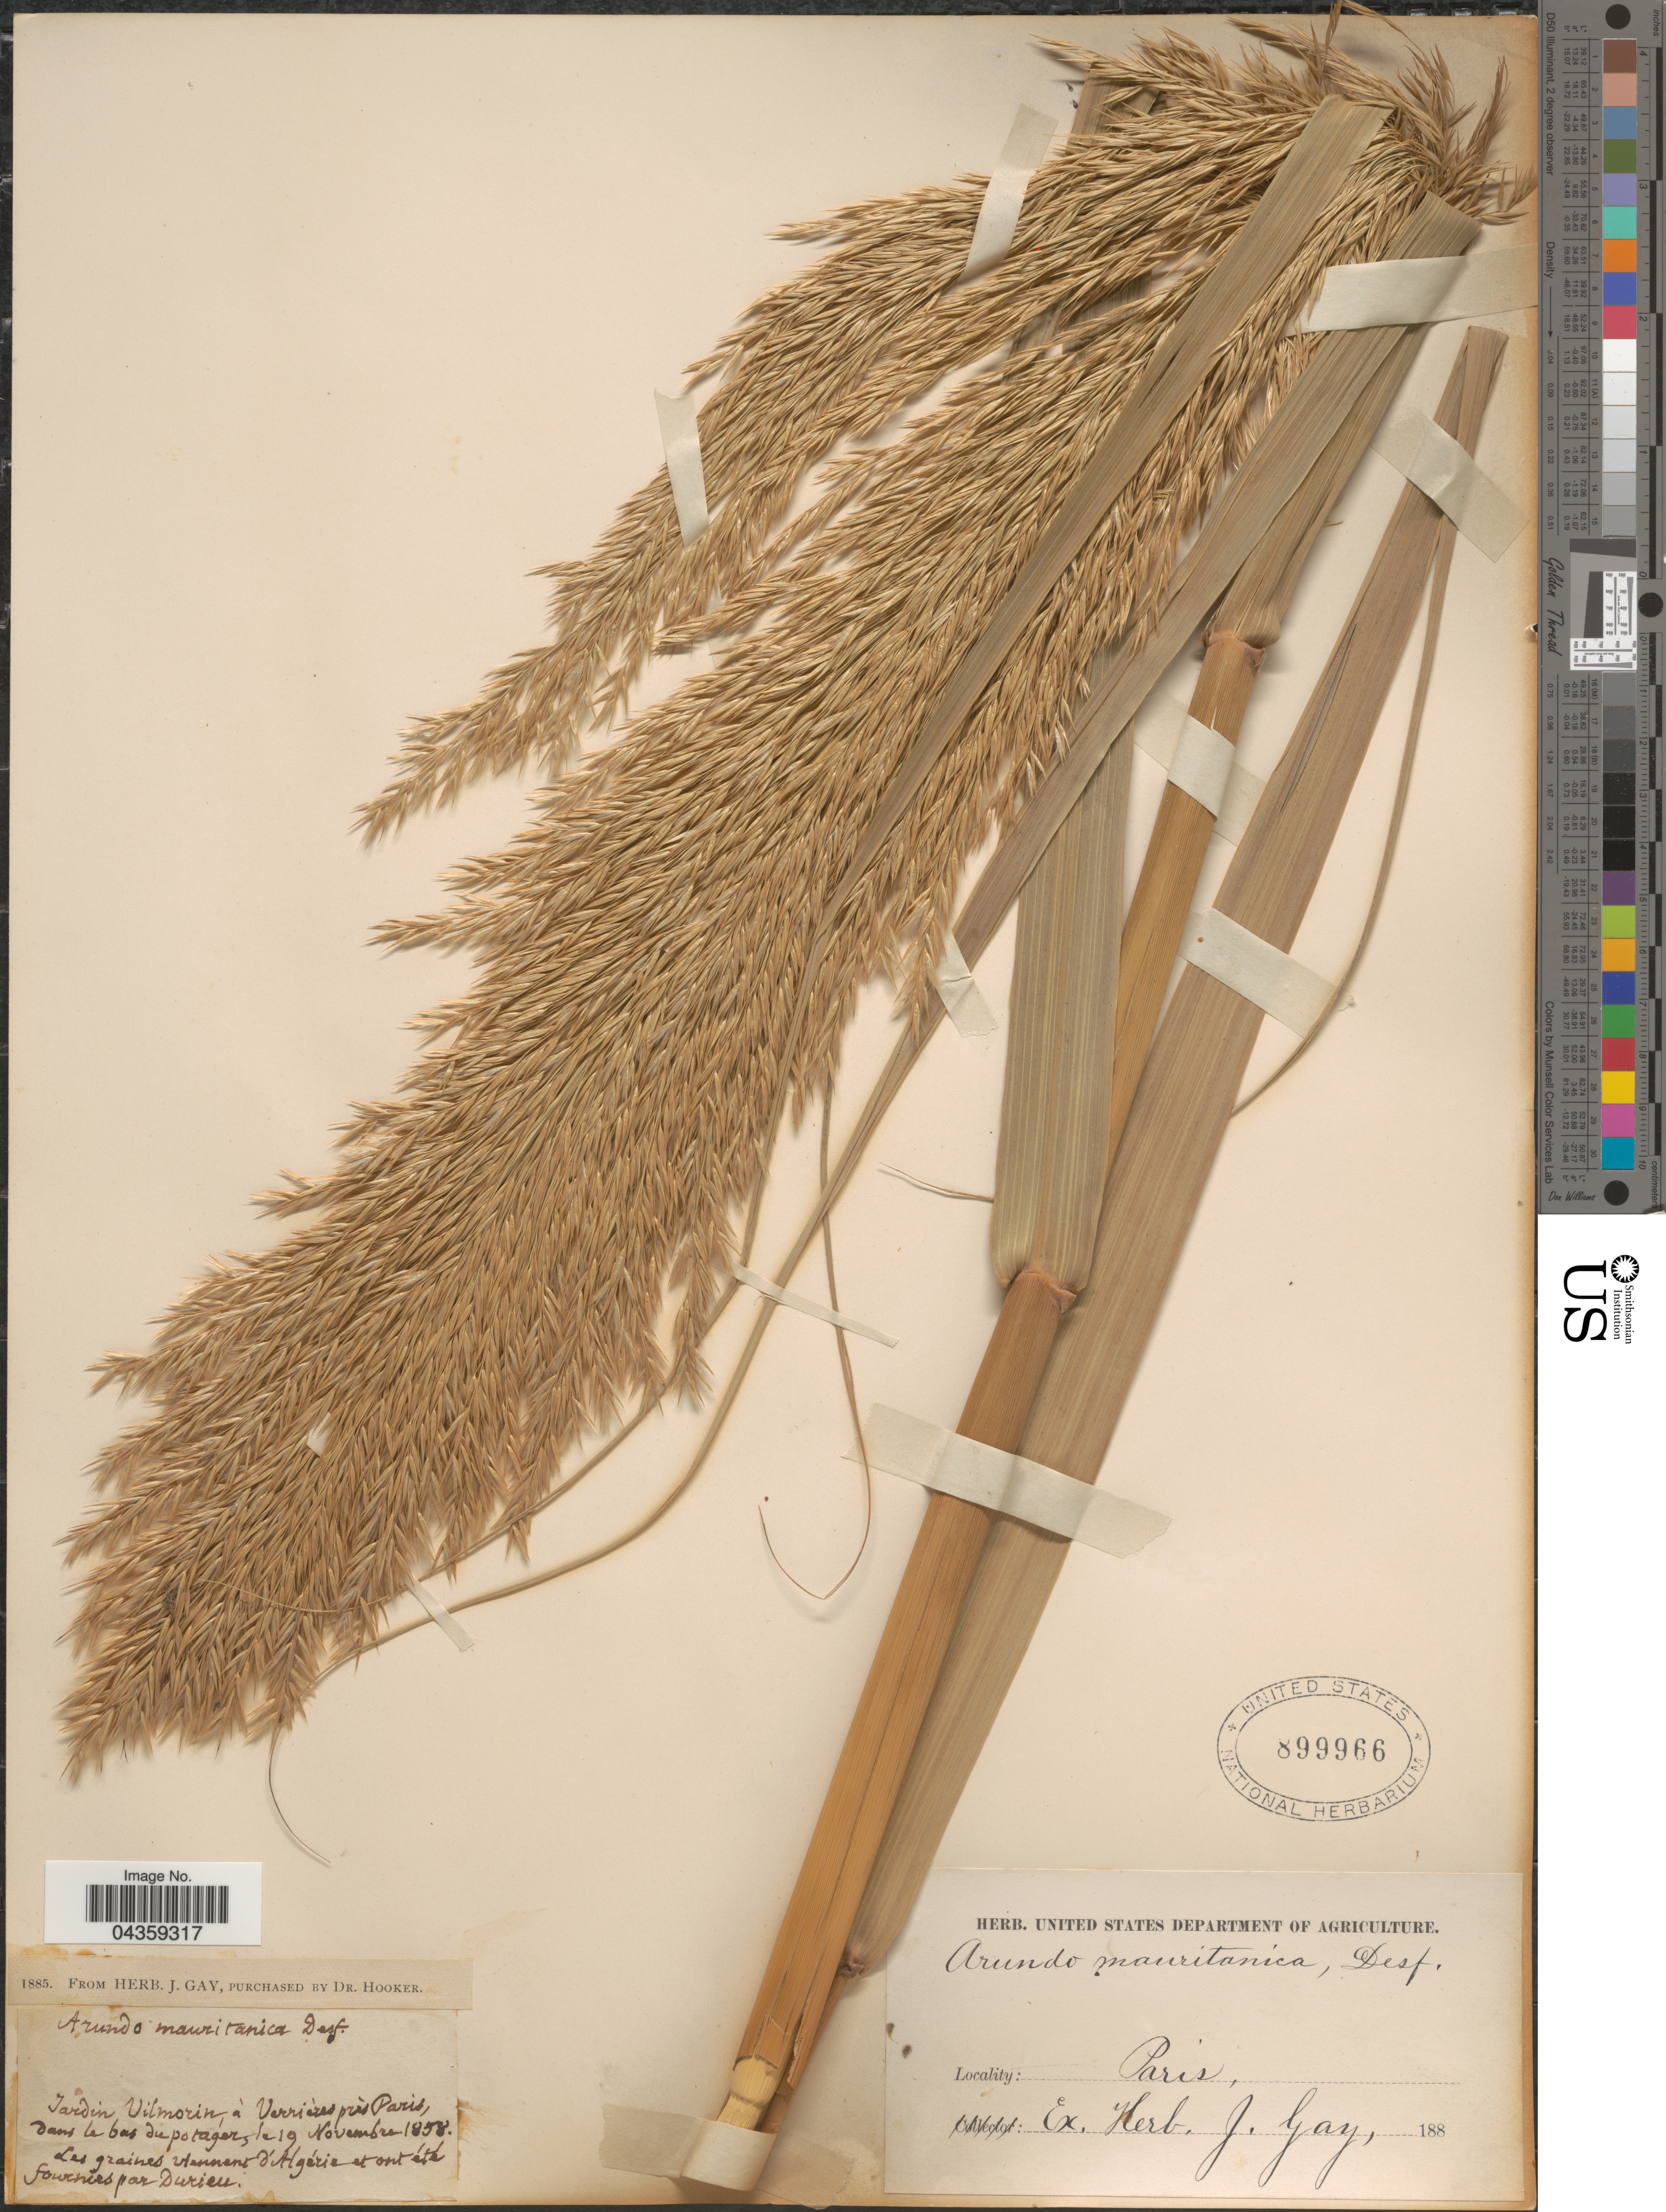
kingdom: Plantae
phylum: Tracheophyta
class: Liliopsida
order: Poales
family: Poaceae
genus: Arundo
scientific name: Arundo micrantha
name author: Lam.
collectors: ex herb. J. Gay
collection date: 1858-11-19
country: France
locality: Jardin Vilmorin, à Verrières pres Paris, dans le bas du potager.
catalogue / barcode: US 899966